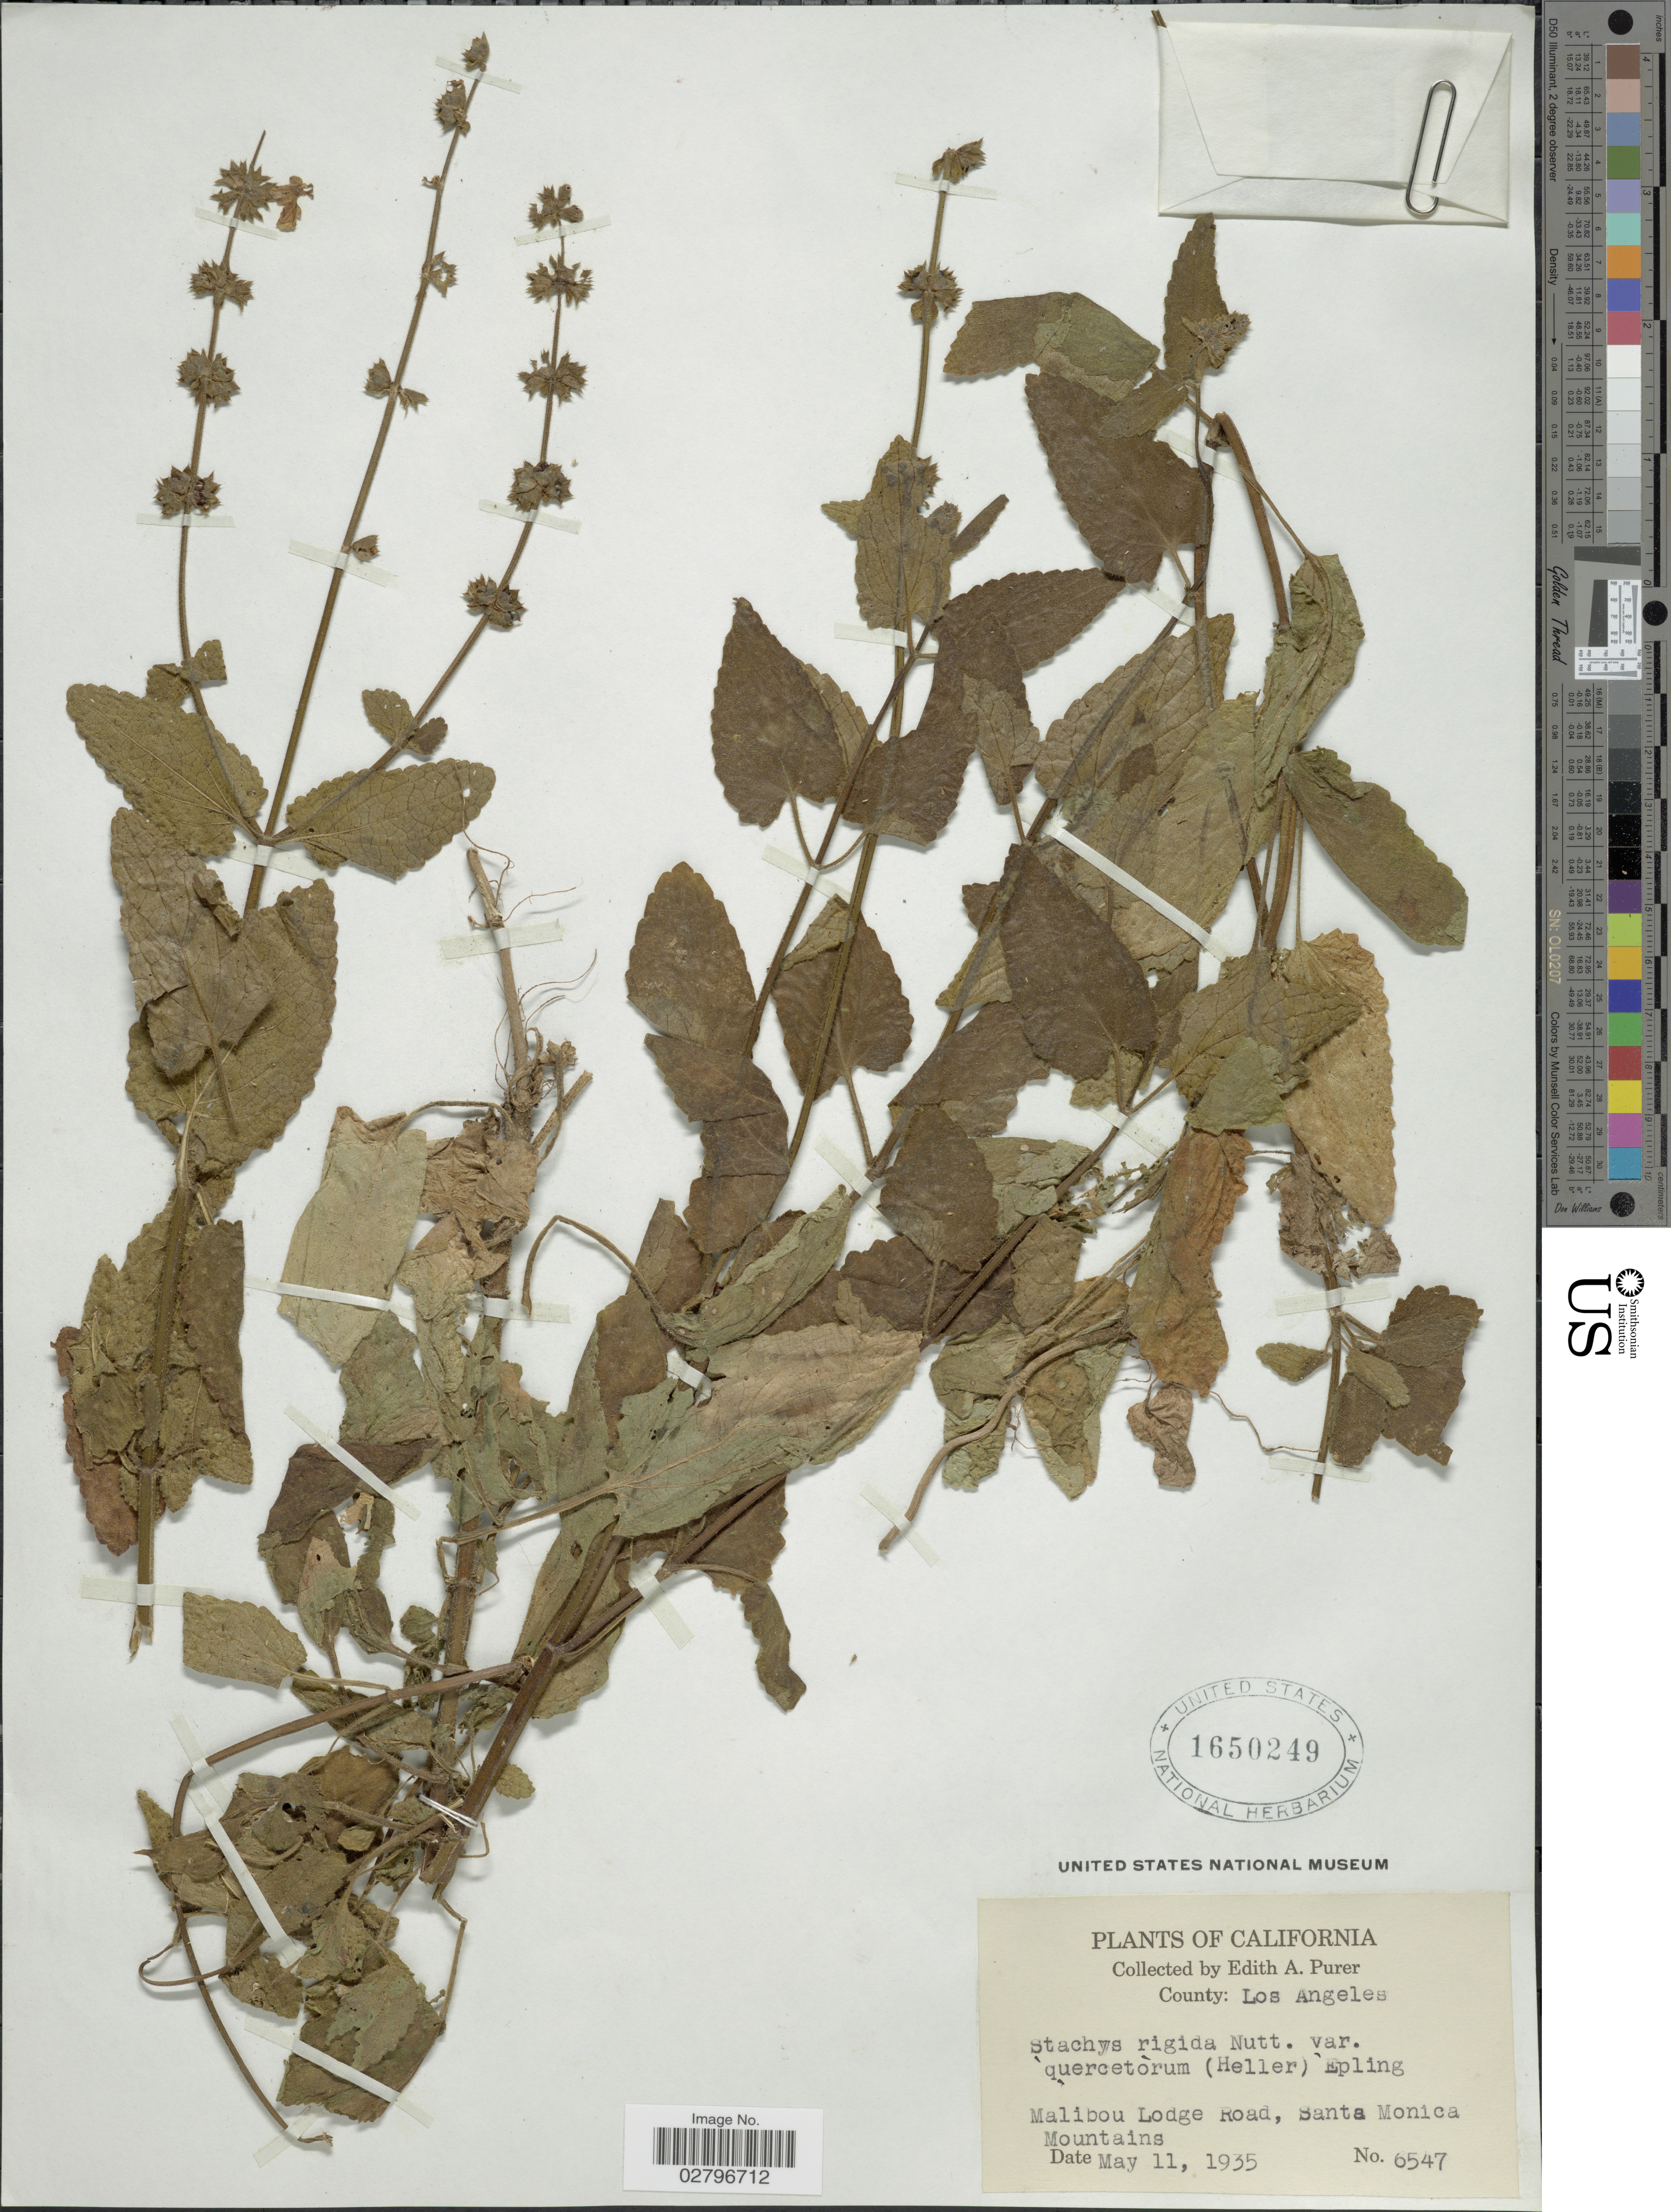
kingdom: Plantae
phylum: Tracheophyta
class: Magnoliopsida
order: Lamiales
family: Lamiaceae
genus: Stachys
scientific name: Stachys rigida subsp. quercetorum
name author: (A. Heller) Epling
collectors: E. Purer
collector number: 6547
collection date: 1935-05-11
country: United States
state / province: California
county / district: Los Angeles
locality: County: Los Angeles, Malibou Lodge Road, Santa Monica Mountains.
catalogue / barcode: US 1650249